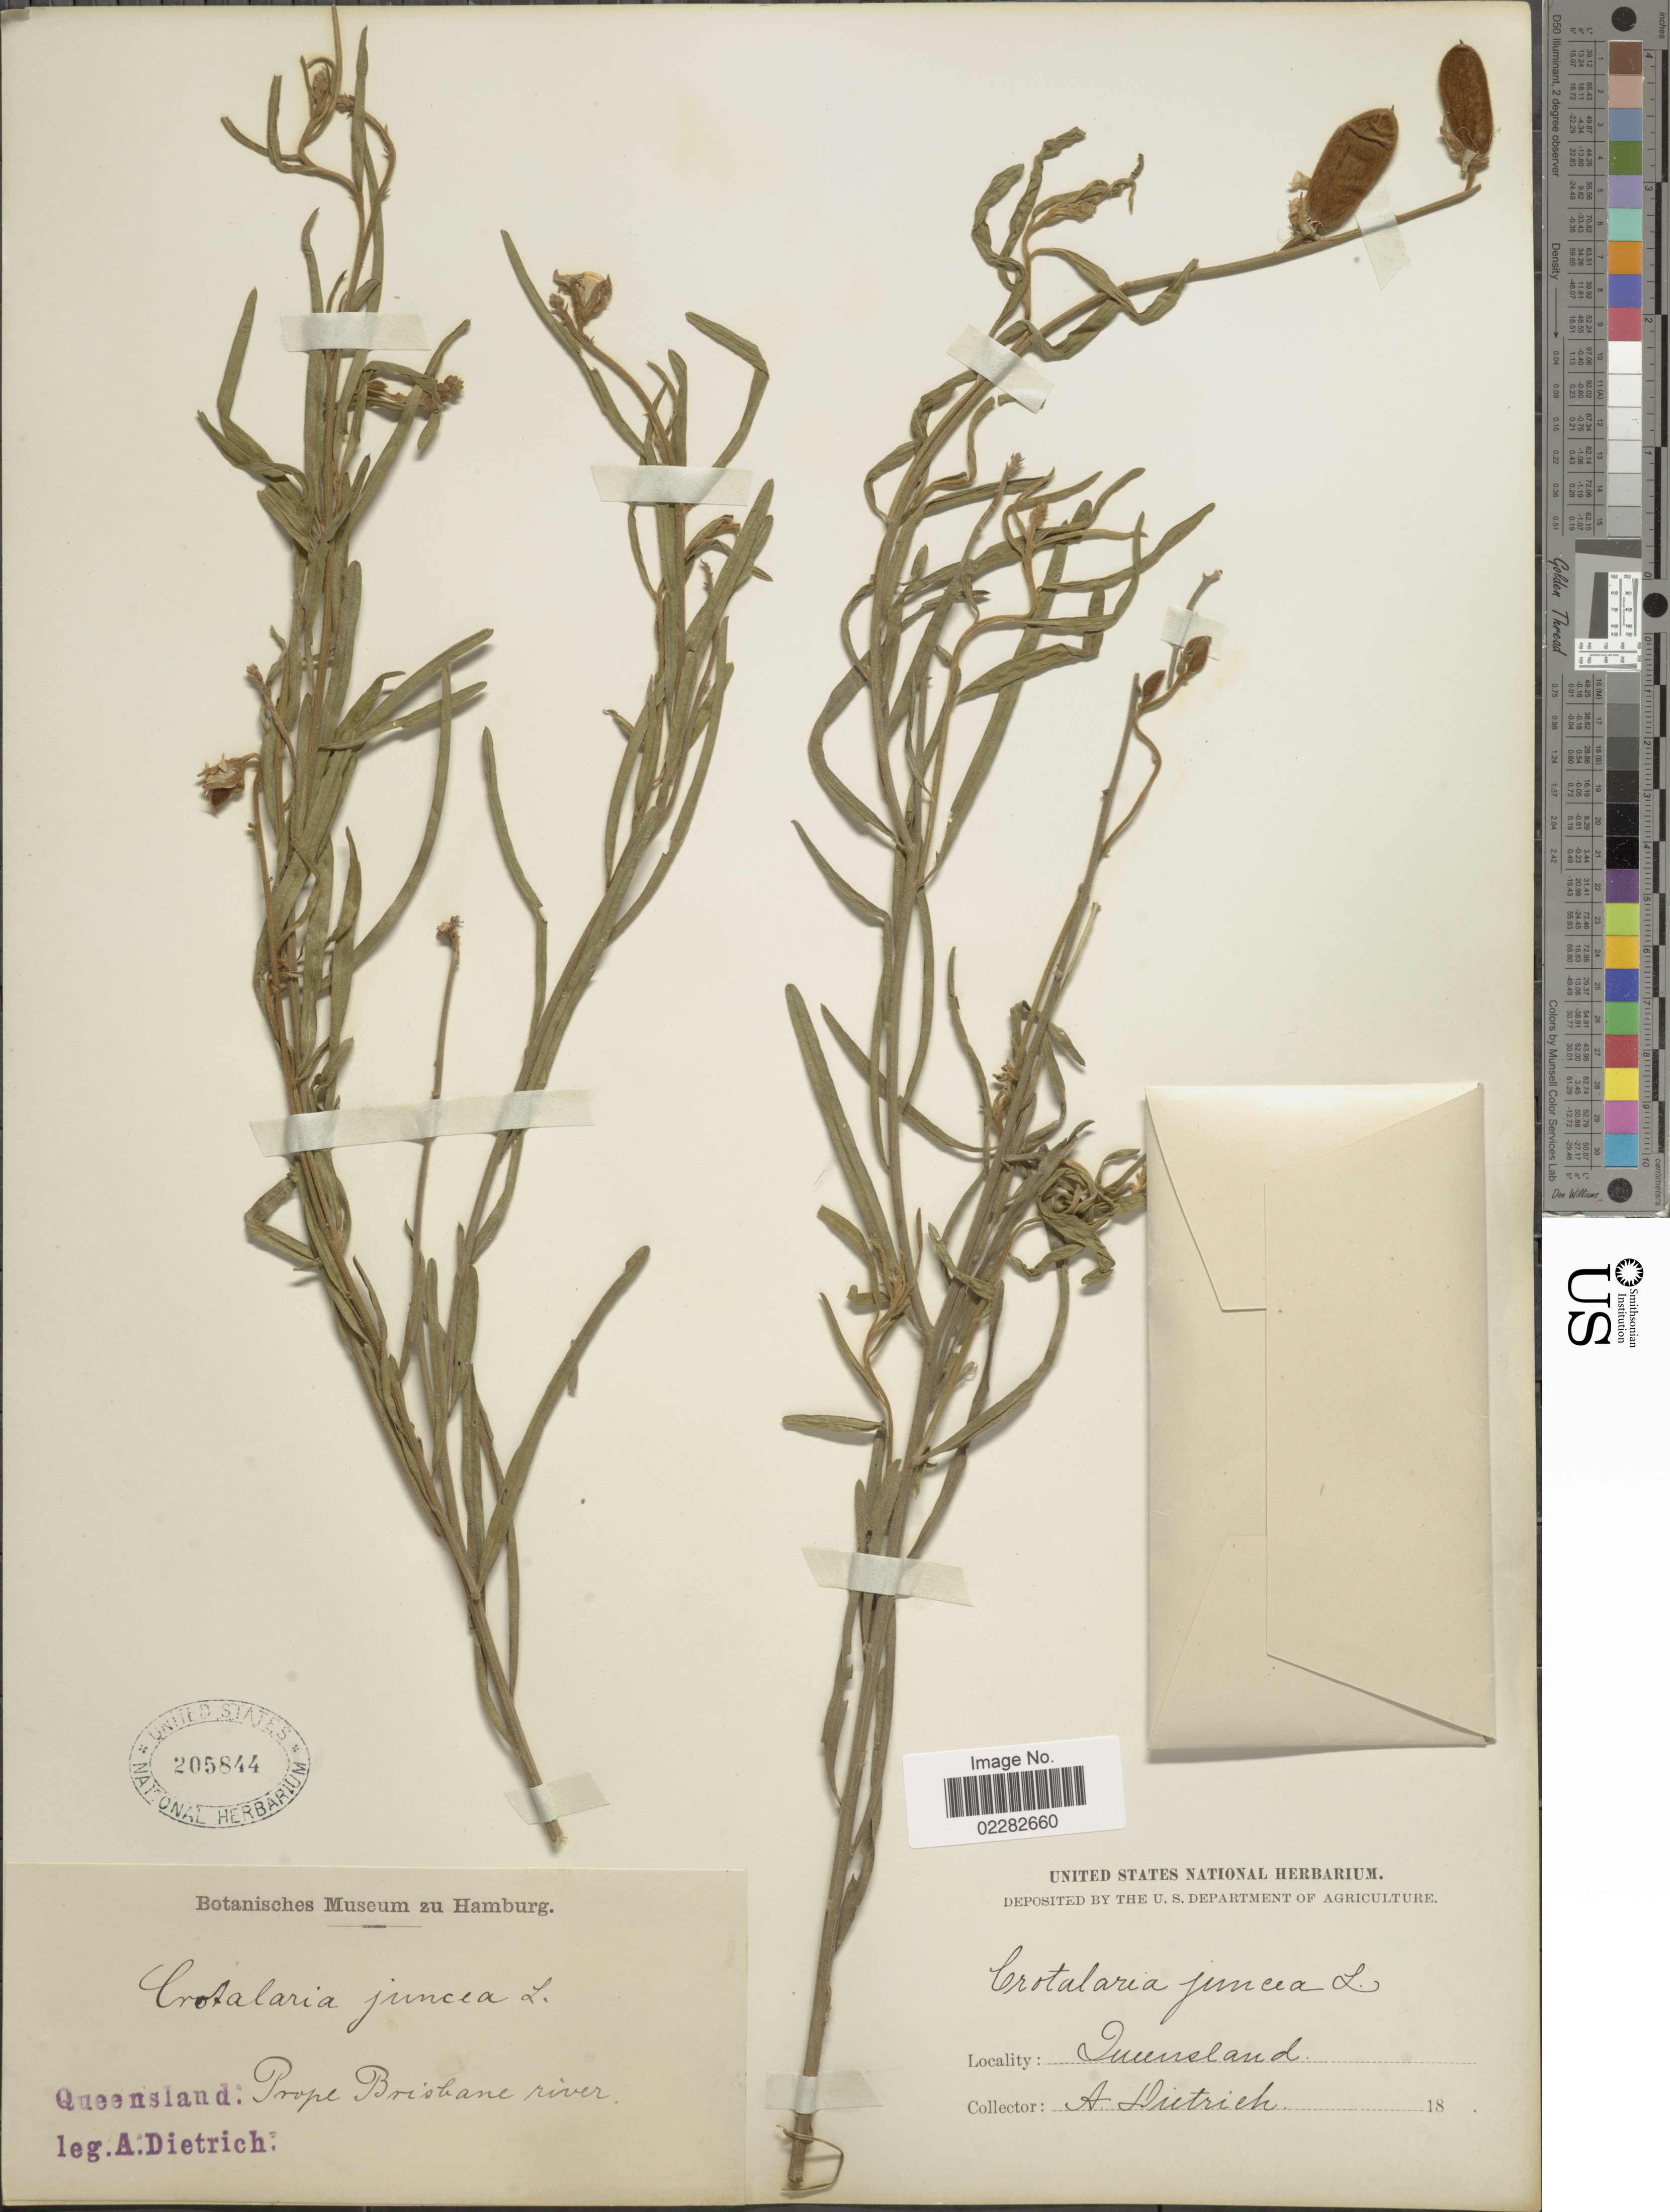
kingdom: Plantae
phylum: Tracheophyta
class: Magnoliopsida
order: Fabales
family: Fabaceae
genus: Crotalaria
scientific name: Crotalaria juncea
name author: L.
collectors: A. Dietrich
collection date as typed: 18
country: Australia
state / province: Queensland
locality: Prope Brisbane river.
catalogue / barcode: US 205844